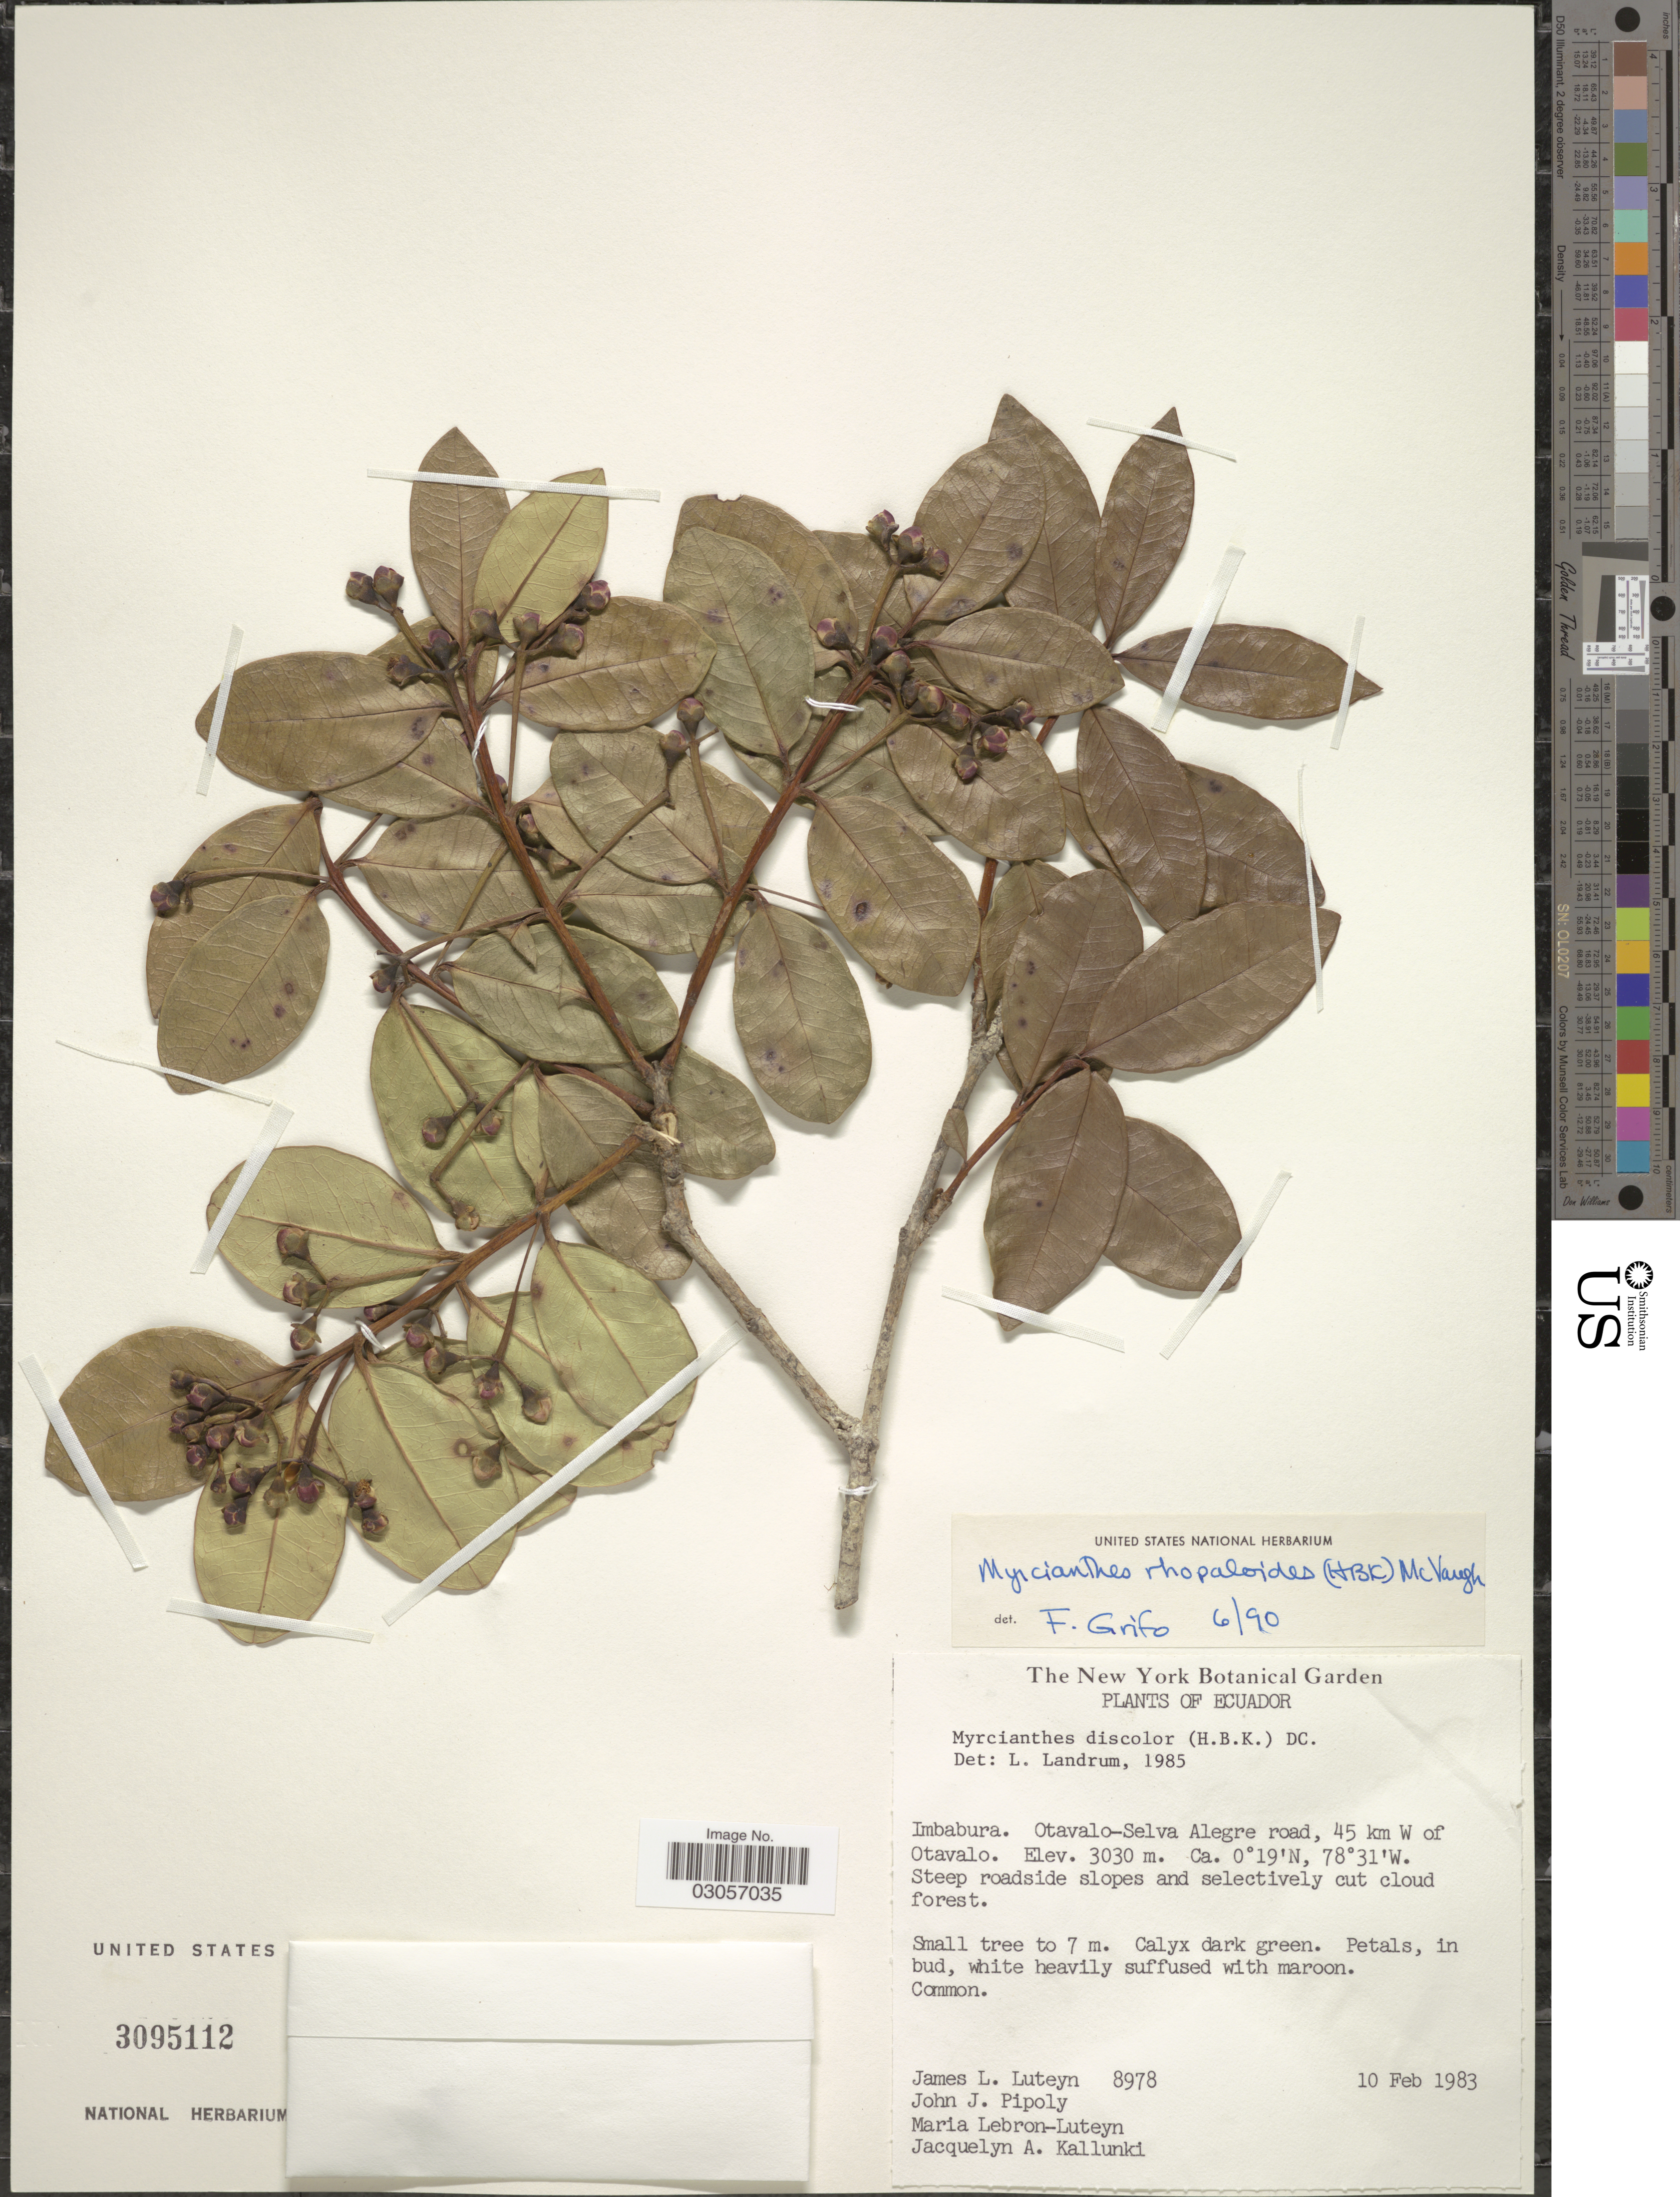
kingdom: Plantae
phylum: Tracheophyta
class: Magnoliopsida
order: Myrtales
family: Myrtaceae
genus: Myrcianthes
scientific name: Myrcianthes rhopaloides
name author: (Kunth) McVaugh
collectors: J. Luteyn, J. J. Pipoly, M. L. Lebrón-Luteyn & J. Kallunki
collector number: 8978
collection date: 1983-02-10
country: Ecuador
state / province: Imbabura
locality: Otavalo-Selva Alegre road, 45 km W of Otavalo.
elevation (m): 3030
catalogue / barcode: US 3095112